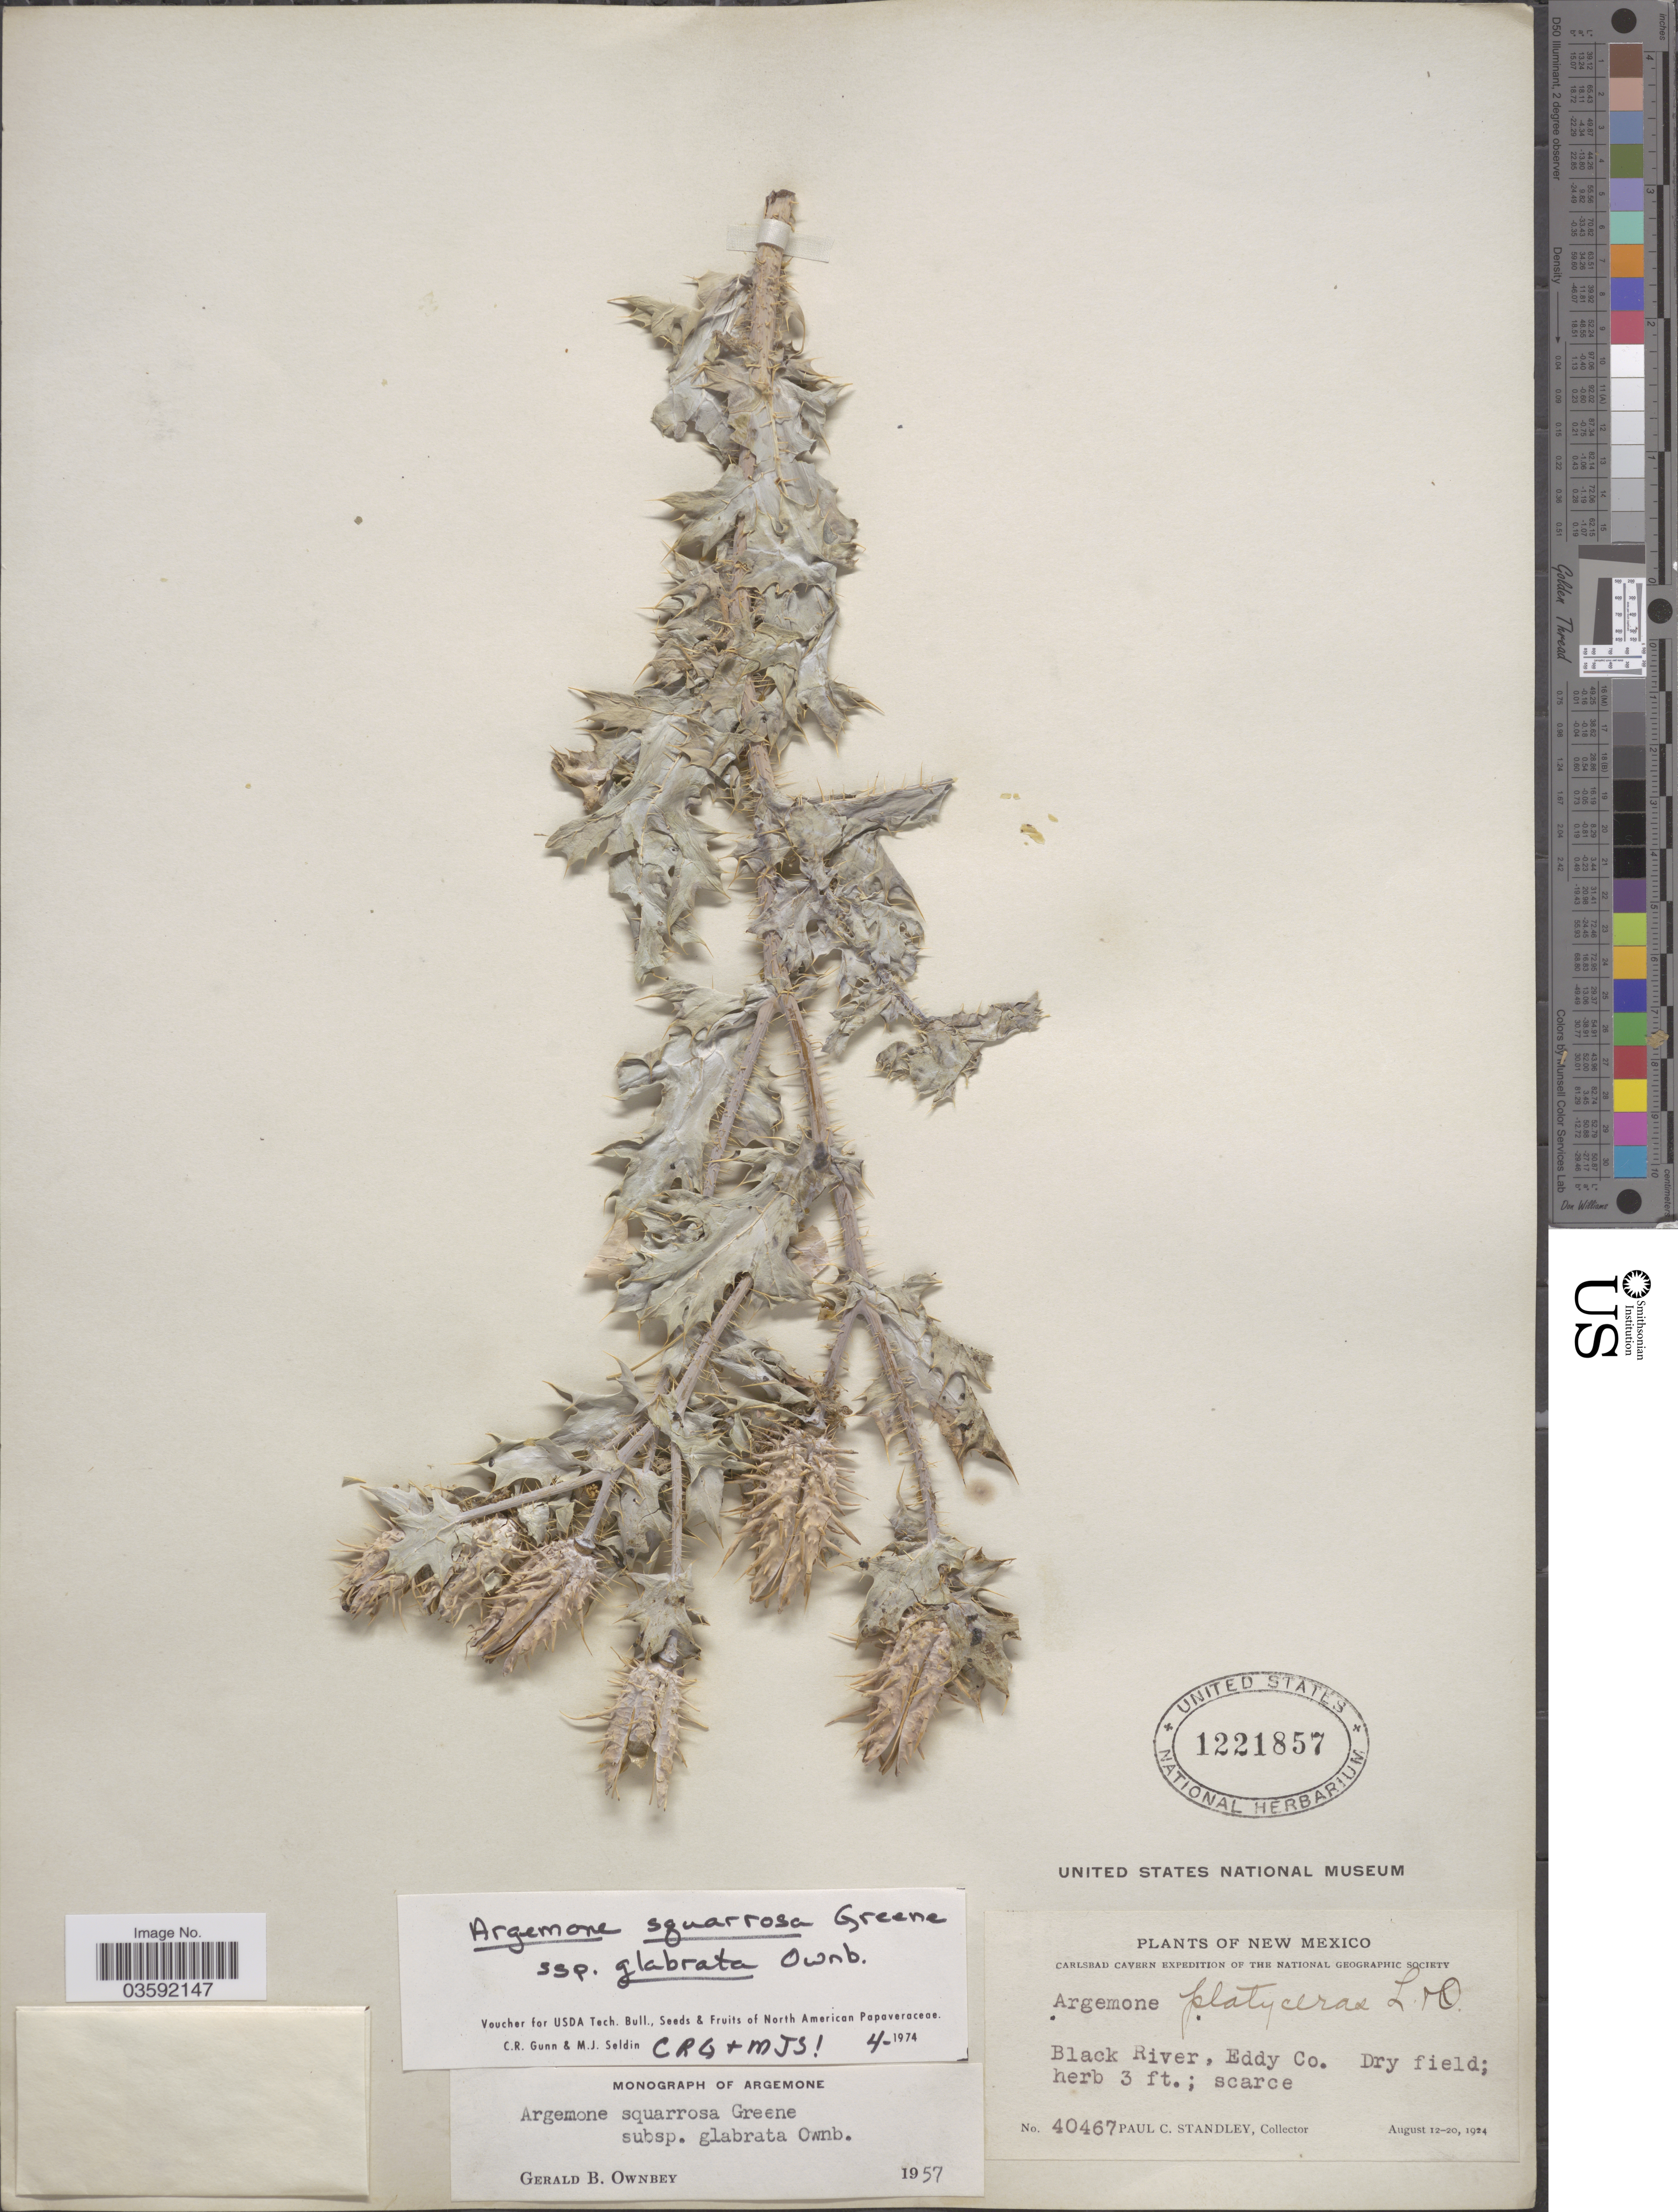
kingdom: Plantae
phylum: Tracheophyta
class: Magnoliopsida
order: Ranunculales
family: Papaveraceae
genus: Argemone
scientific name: Argemone squarrosa subsp. glabrata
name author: G.B. Ownbey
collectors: P. C. Standley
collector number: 40467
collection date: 1924-08-12/1924-08-20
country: United States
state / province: New Mexico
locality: Black River, Eddy Co.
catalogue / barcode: US 1221857